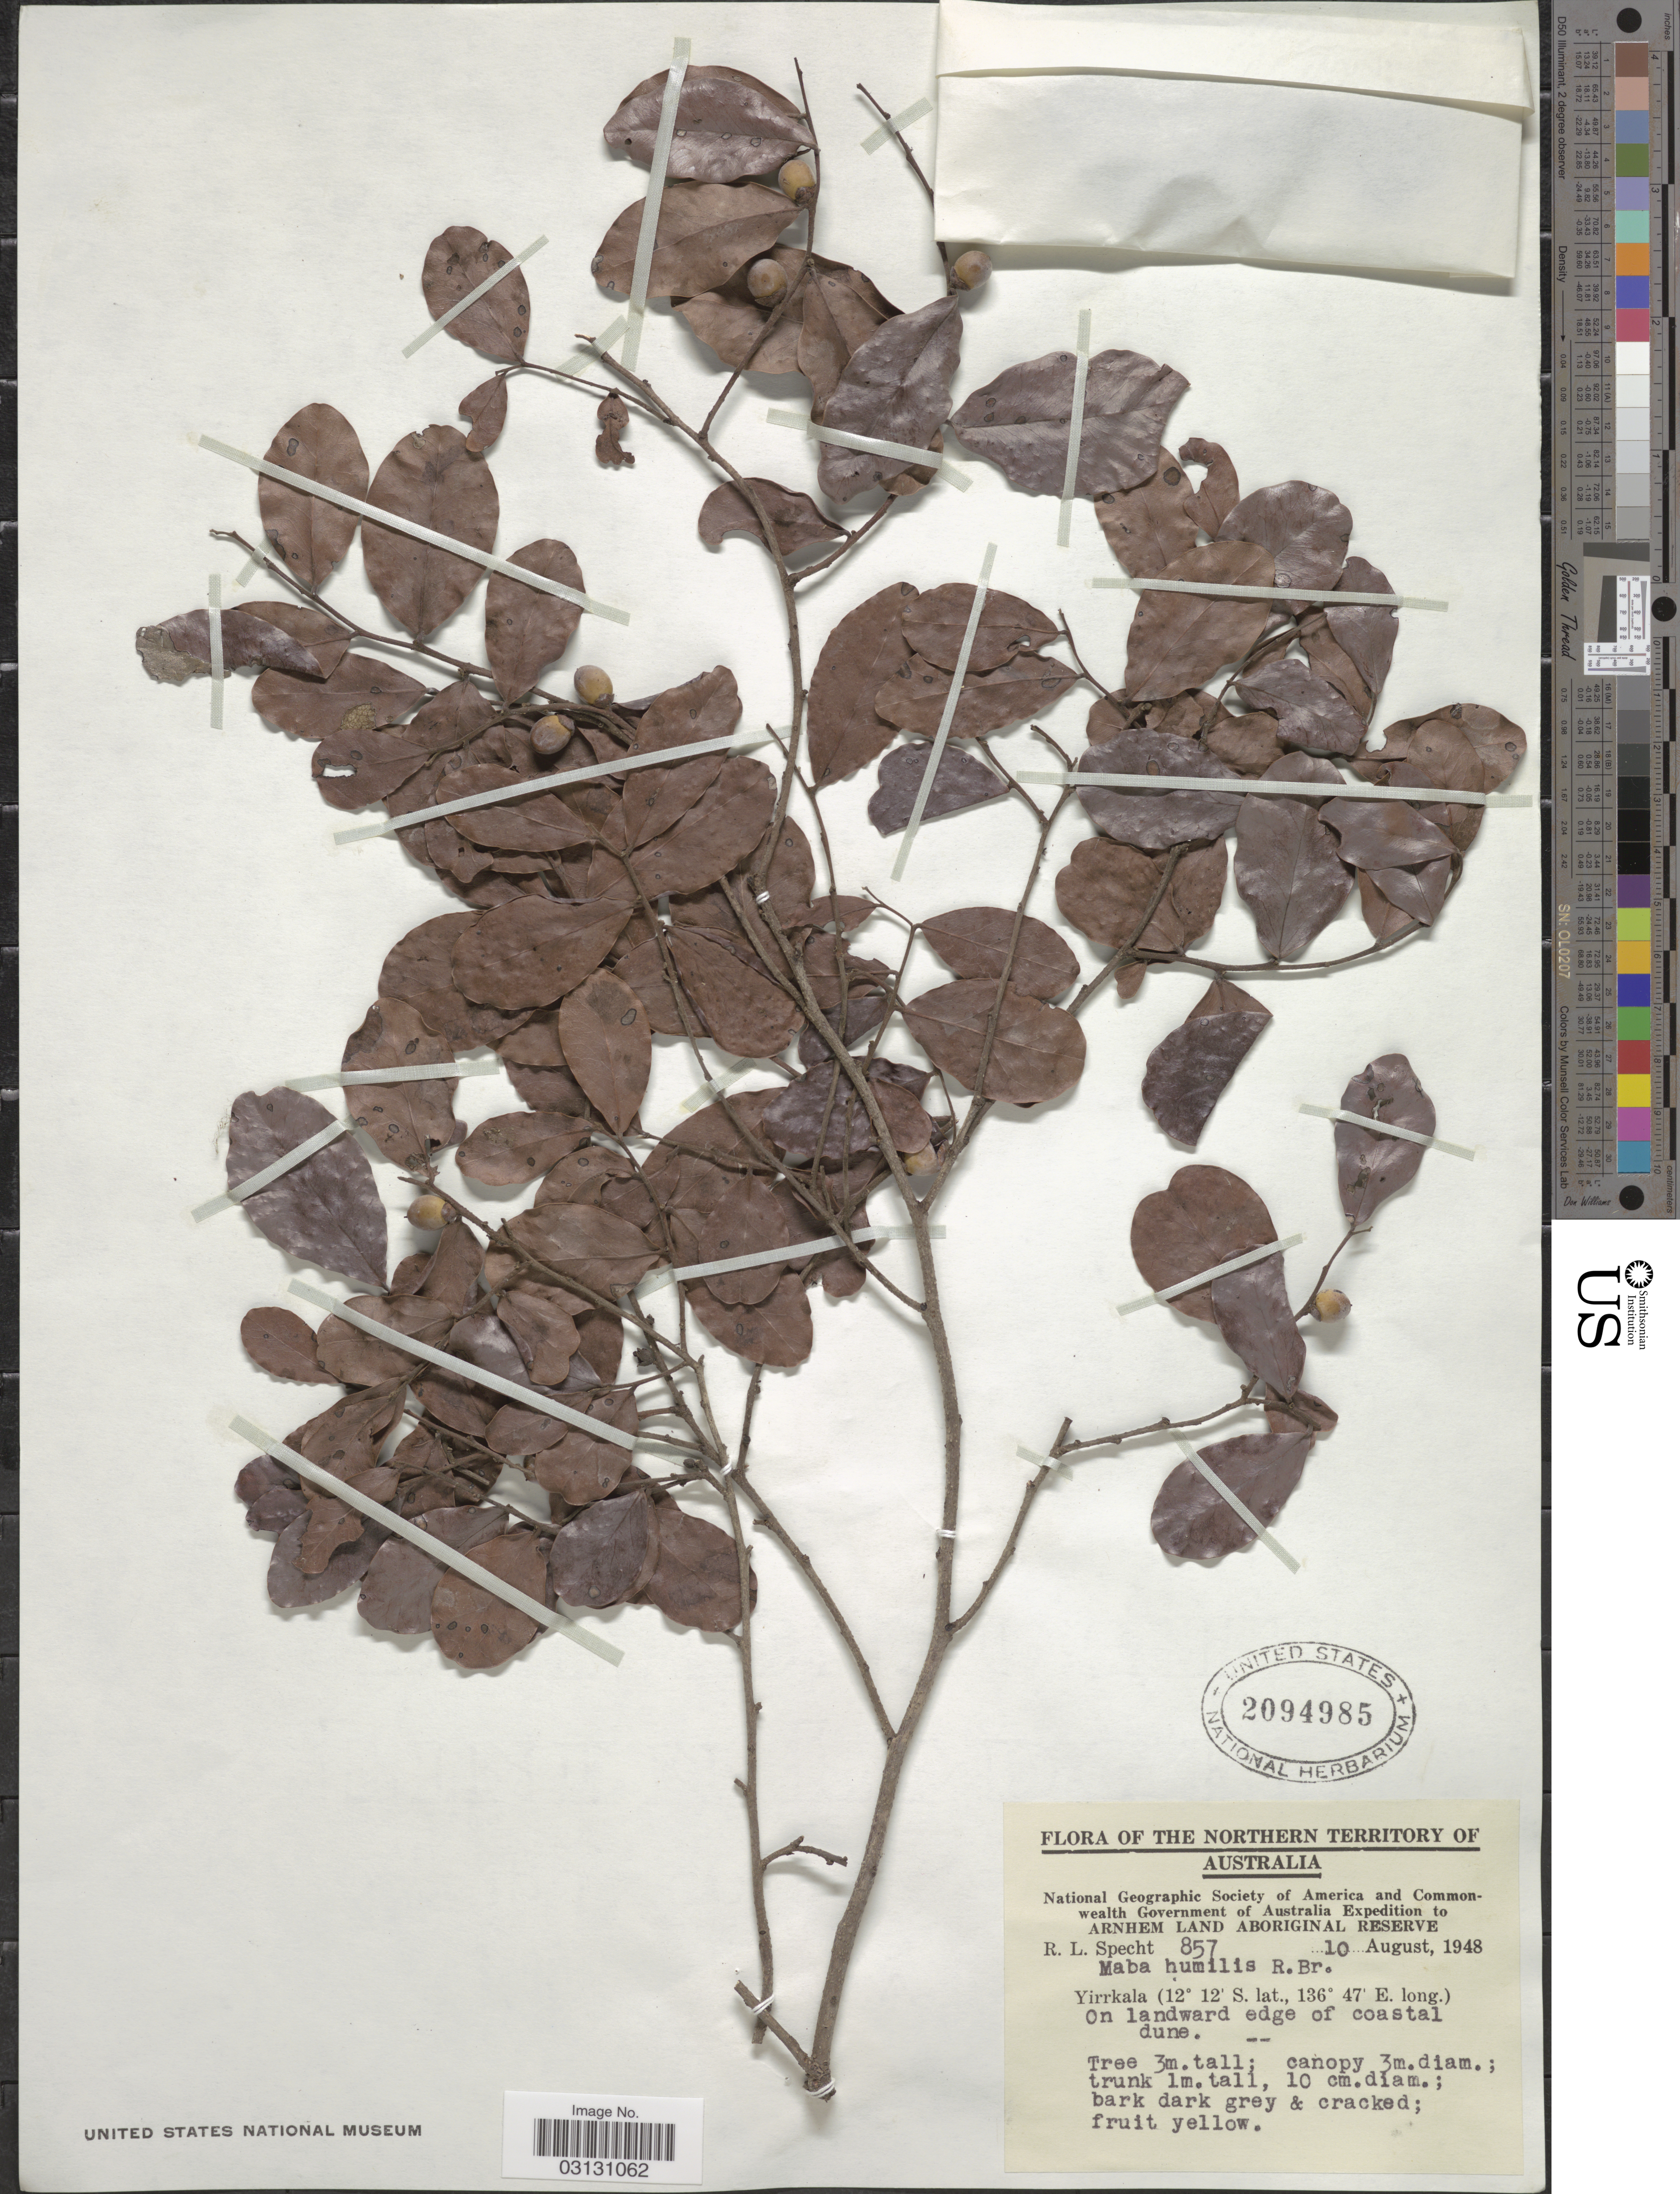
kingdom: Plantae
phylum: Tracheophyta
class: Magnoliopsida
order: Ericales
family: Ebenaceae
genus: Diospyros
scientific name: Diospyros humilis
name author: (R. Br.) F. Muell.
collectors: R. L. Specht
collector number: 857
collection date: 1948-08-10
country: Australia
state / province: Northern Territory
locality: Yirrkala.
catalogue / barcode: US 2094985